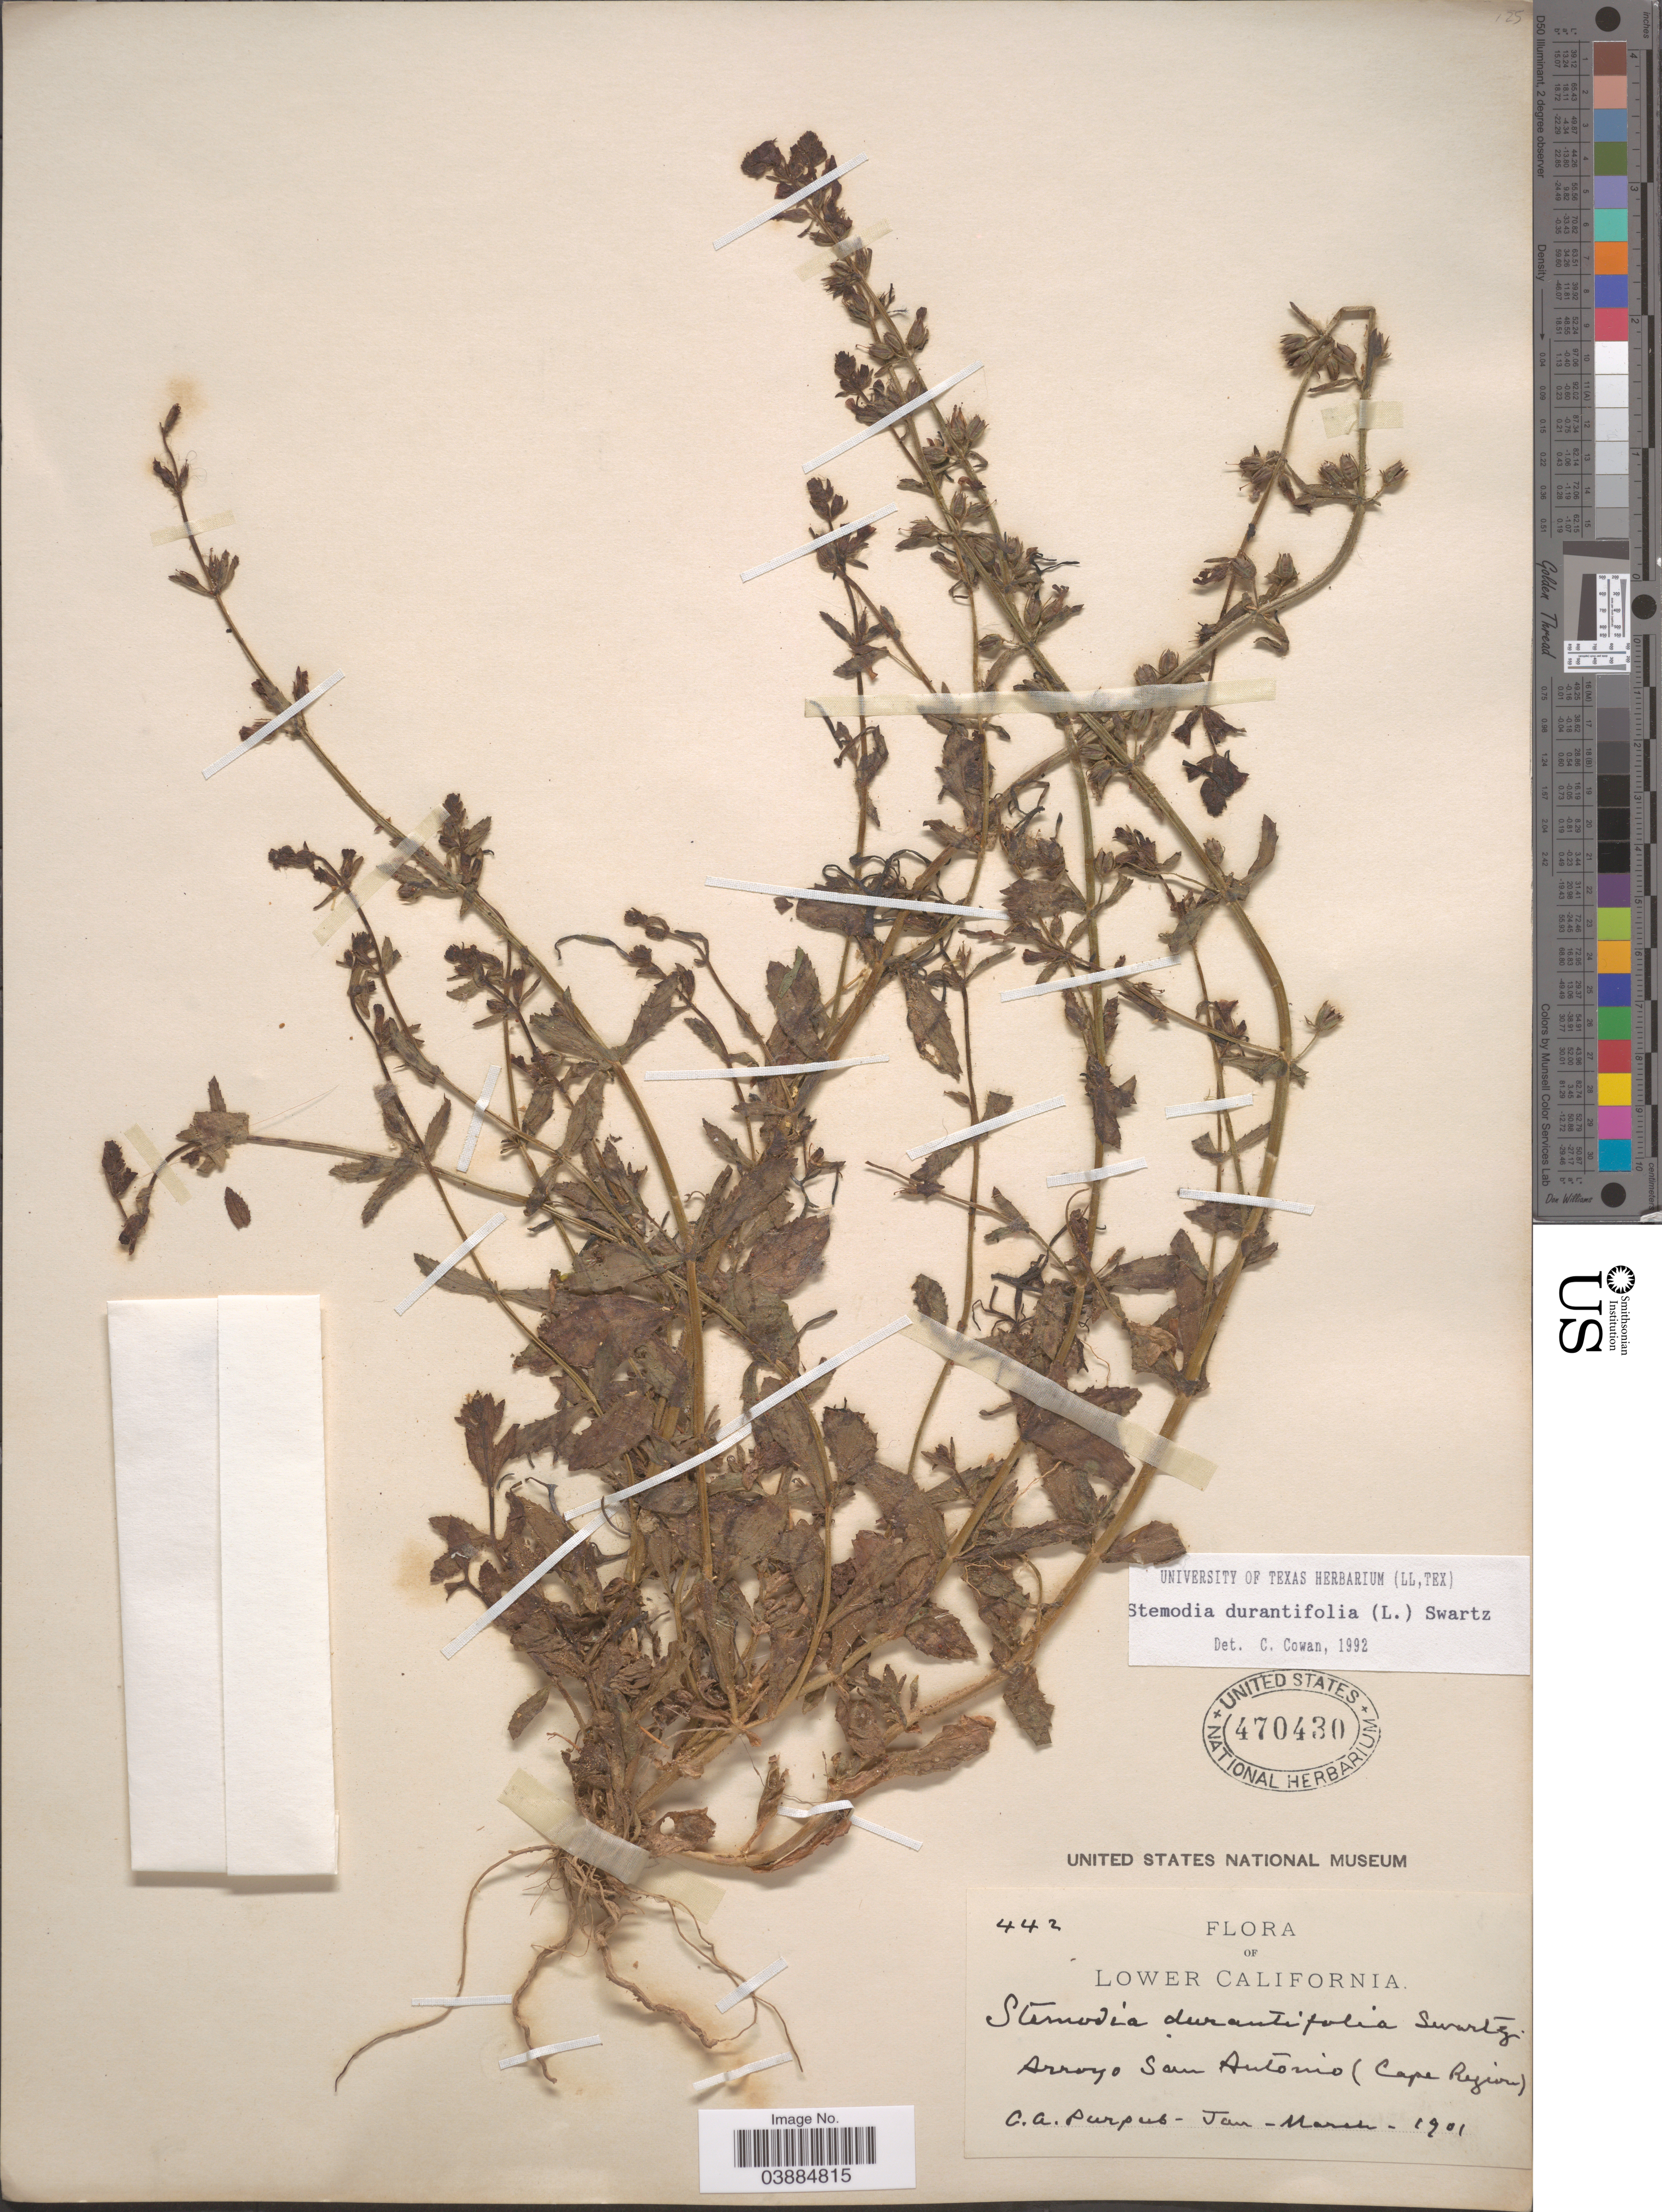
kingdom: Plantae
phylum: Tracheophyta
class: Magnoliopsida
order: Lamiales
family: Plantaginaceae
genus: Stemodia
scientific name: Stemodia durantifolia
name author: (L.) Sw.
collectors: C. A. Purpus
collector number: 442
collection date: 1901-01/1901-03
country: Mexico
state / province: Baja California Sur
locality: Lower California. Arroyo San Antonio (Cape Region).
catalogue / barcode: US 470430